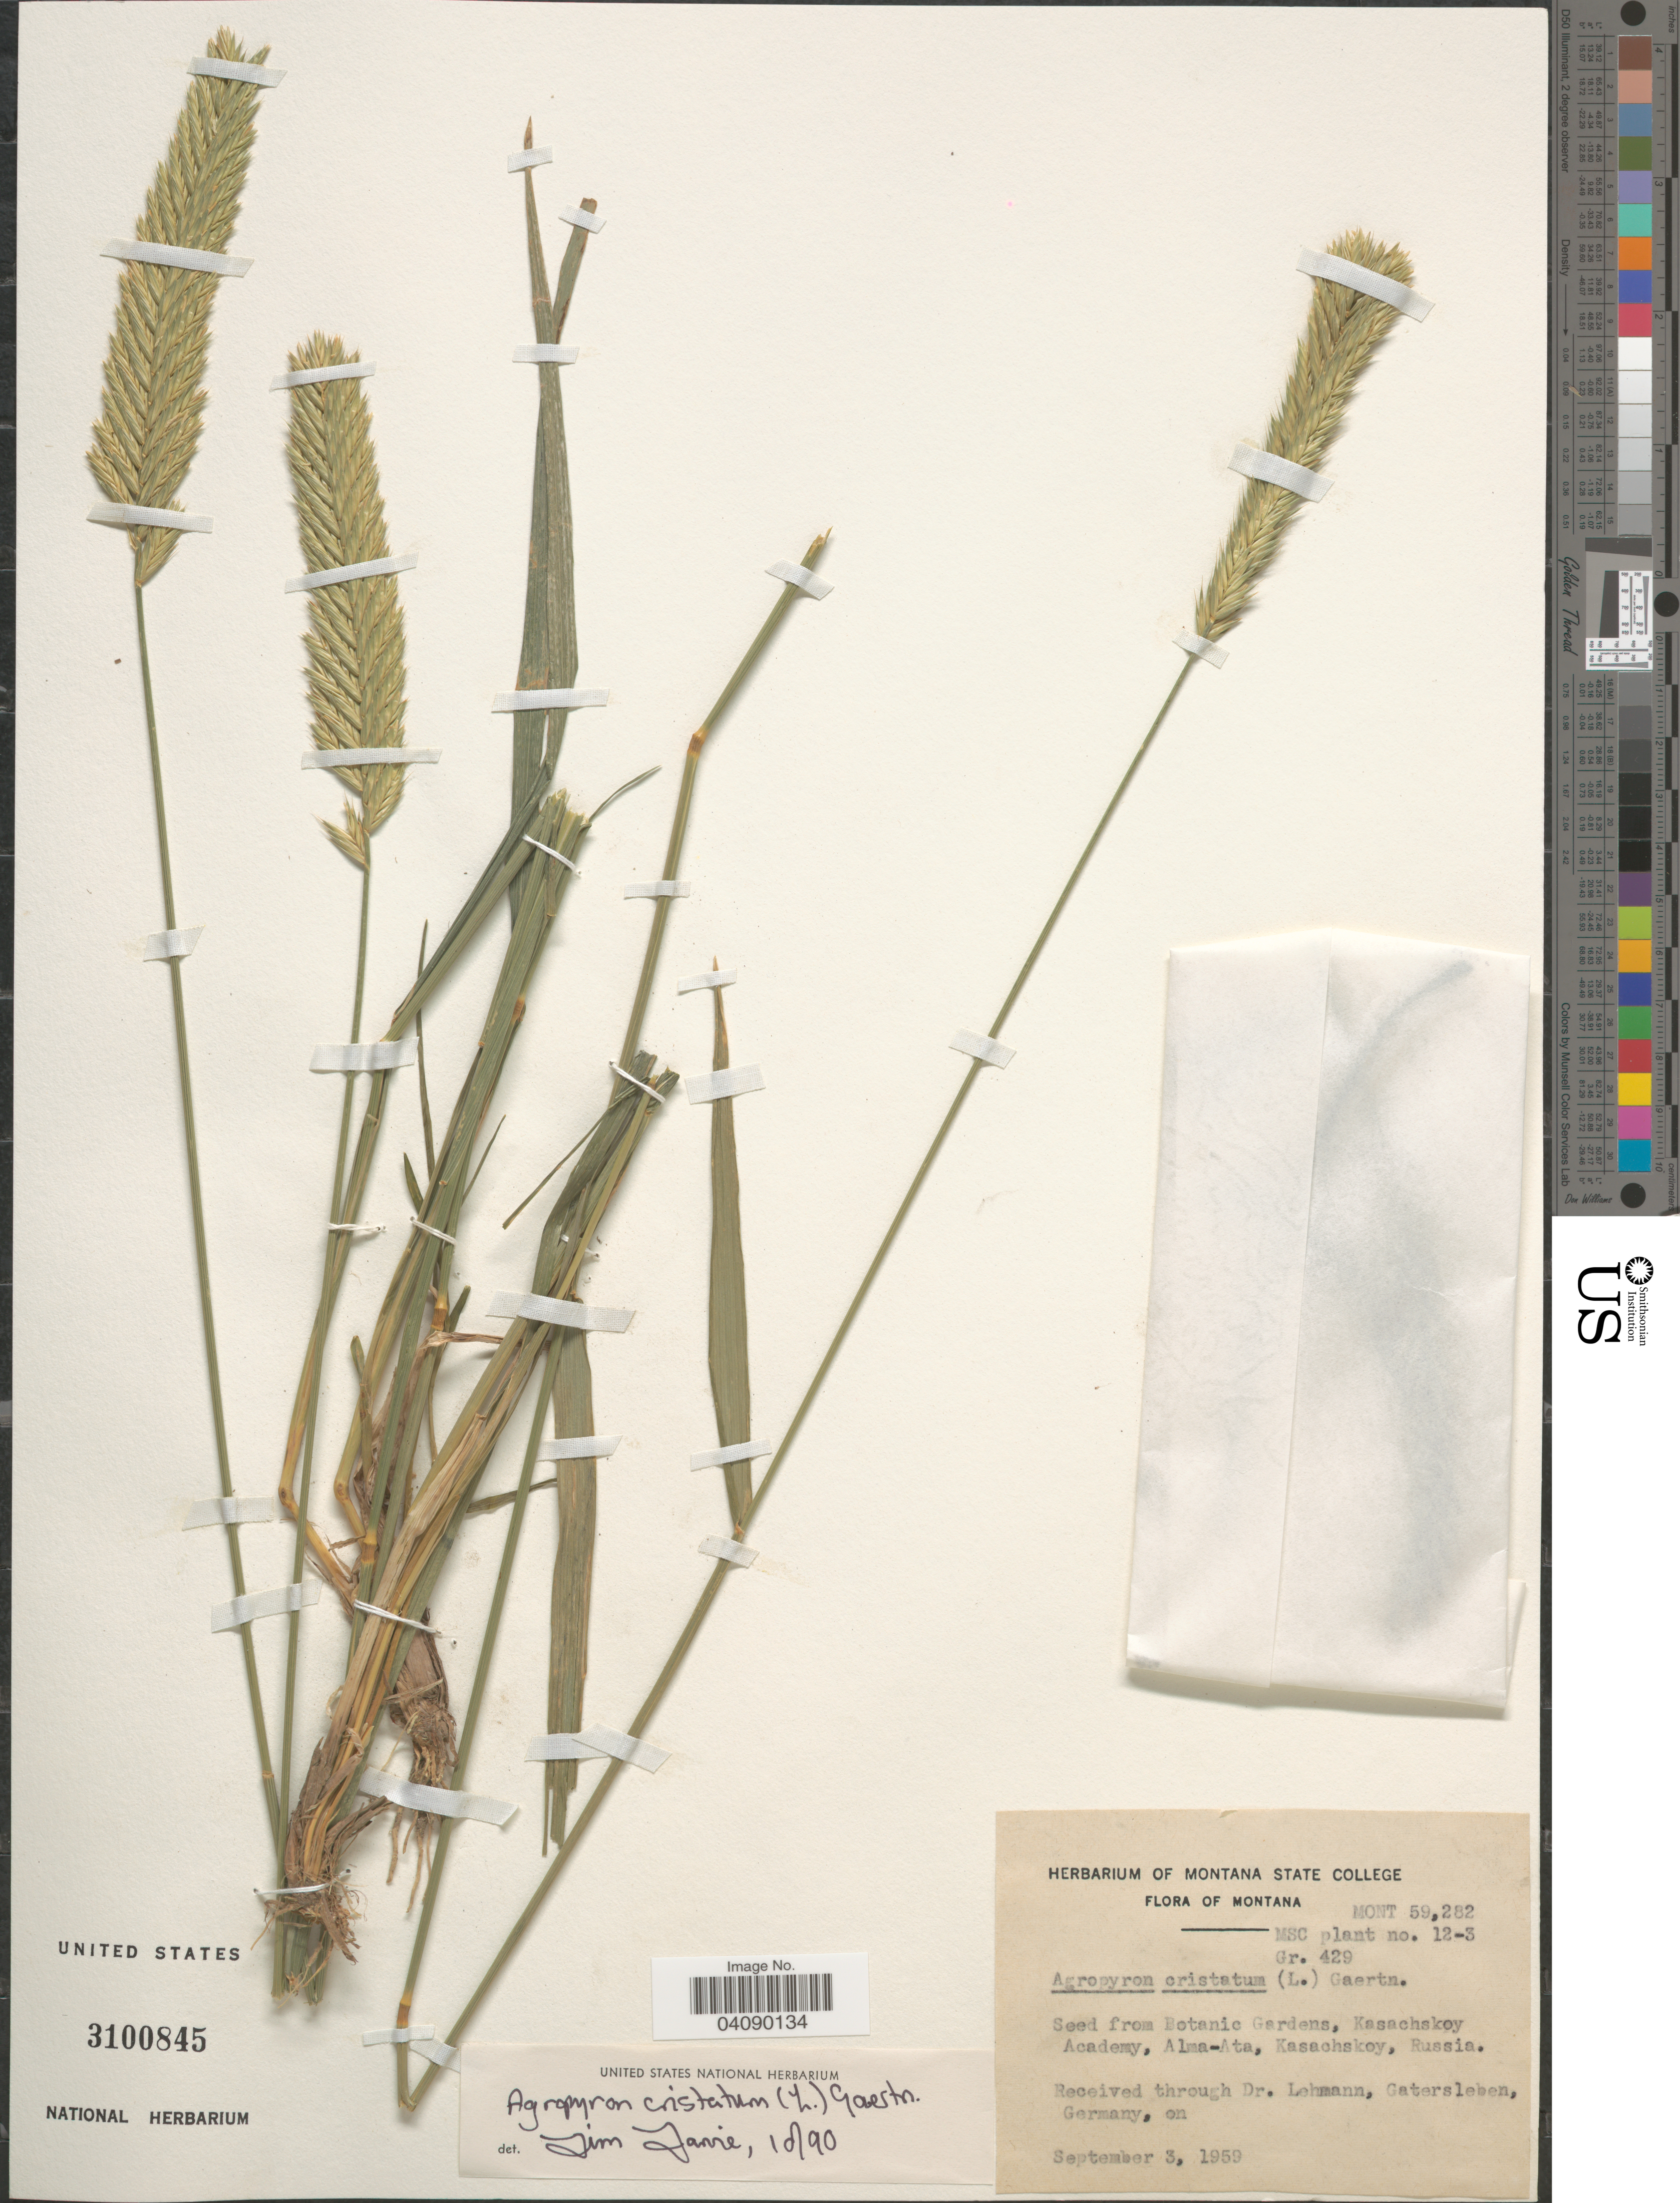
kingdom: Plantae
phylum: Tracheophyta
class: Liliopsida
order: Poales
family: Poaceae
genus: Agropyron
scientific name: Agropyron cristatum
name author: (L.) Gaertn.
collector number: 12-3?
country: United States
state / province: Montana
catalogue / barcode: US 3100845